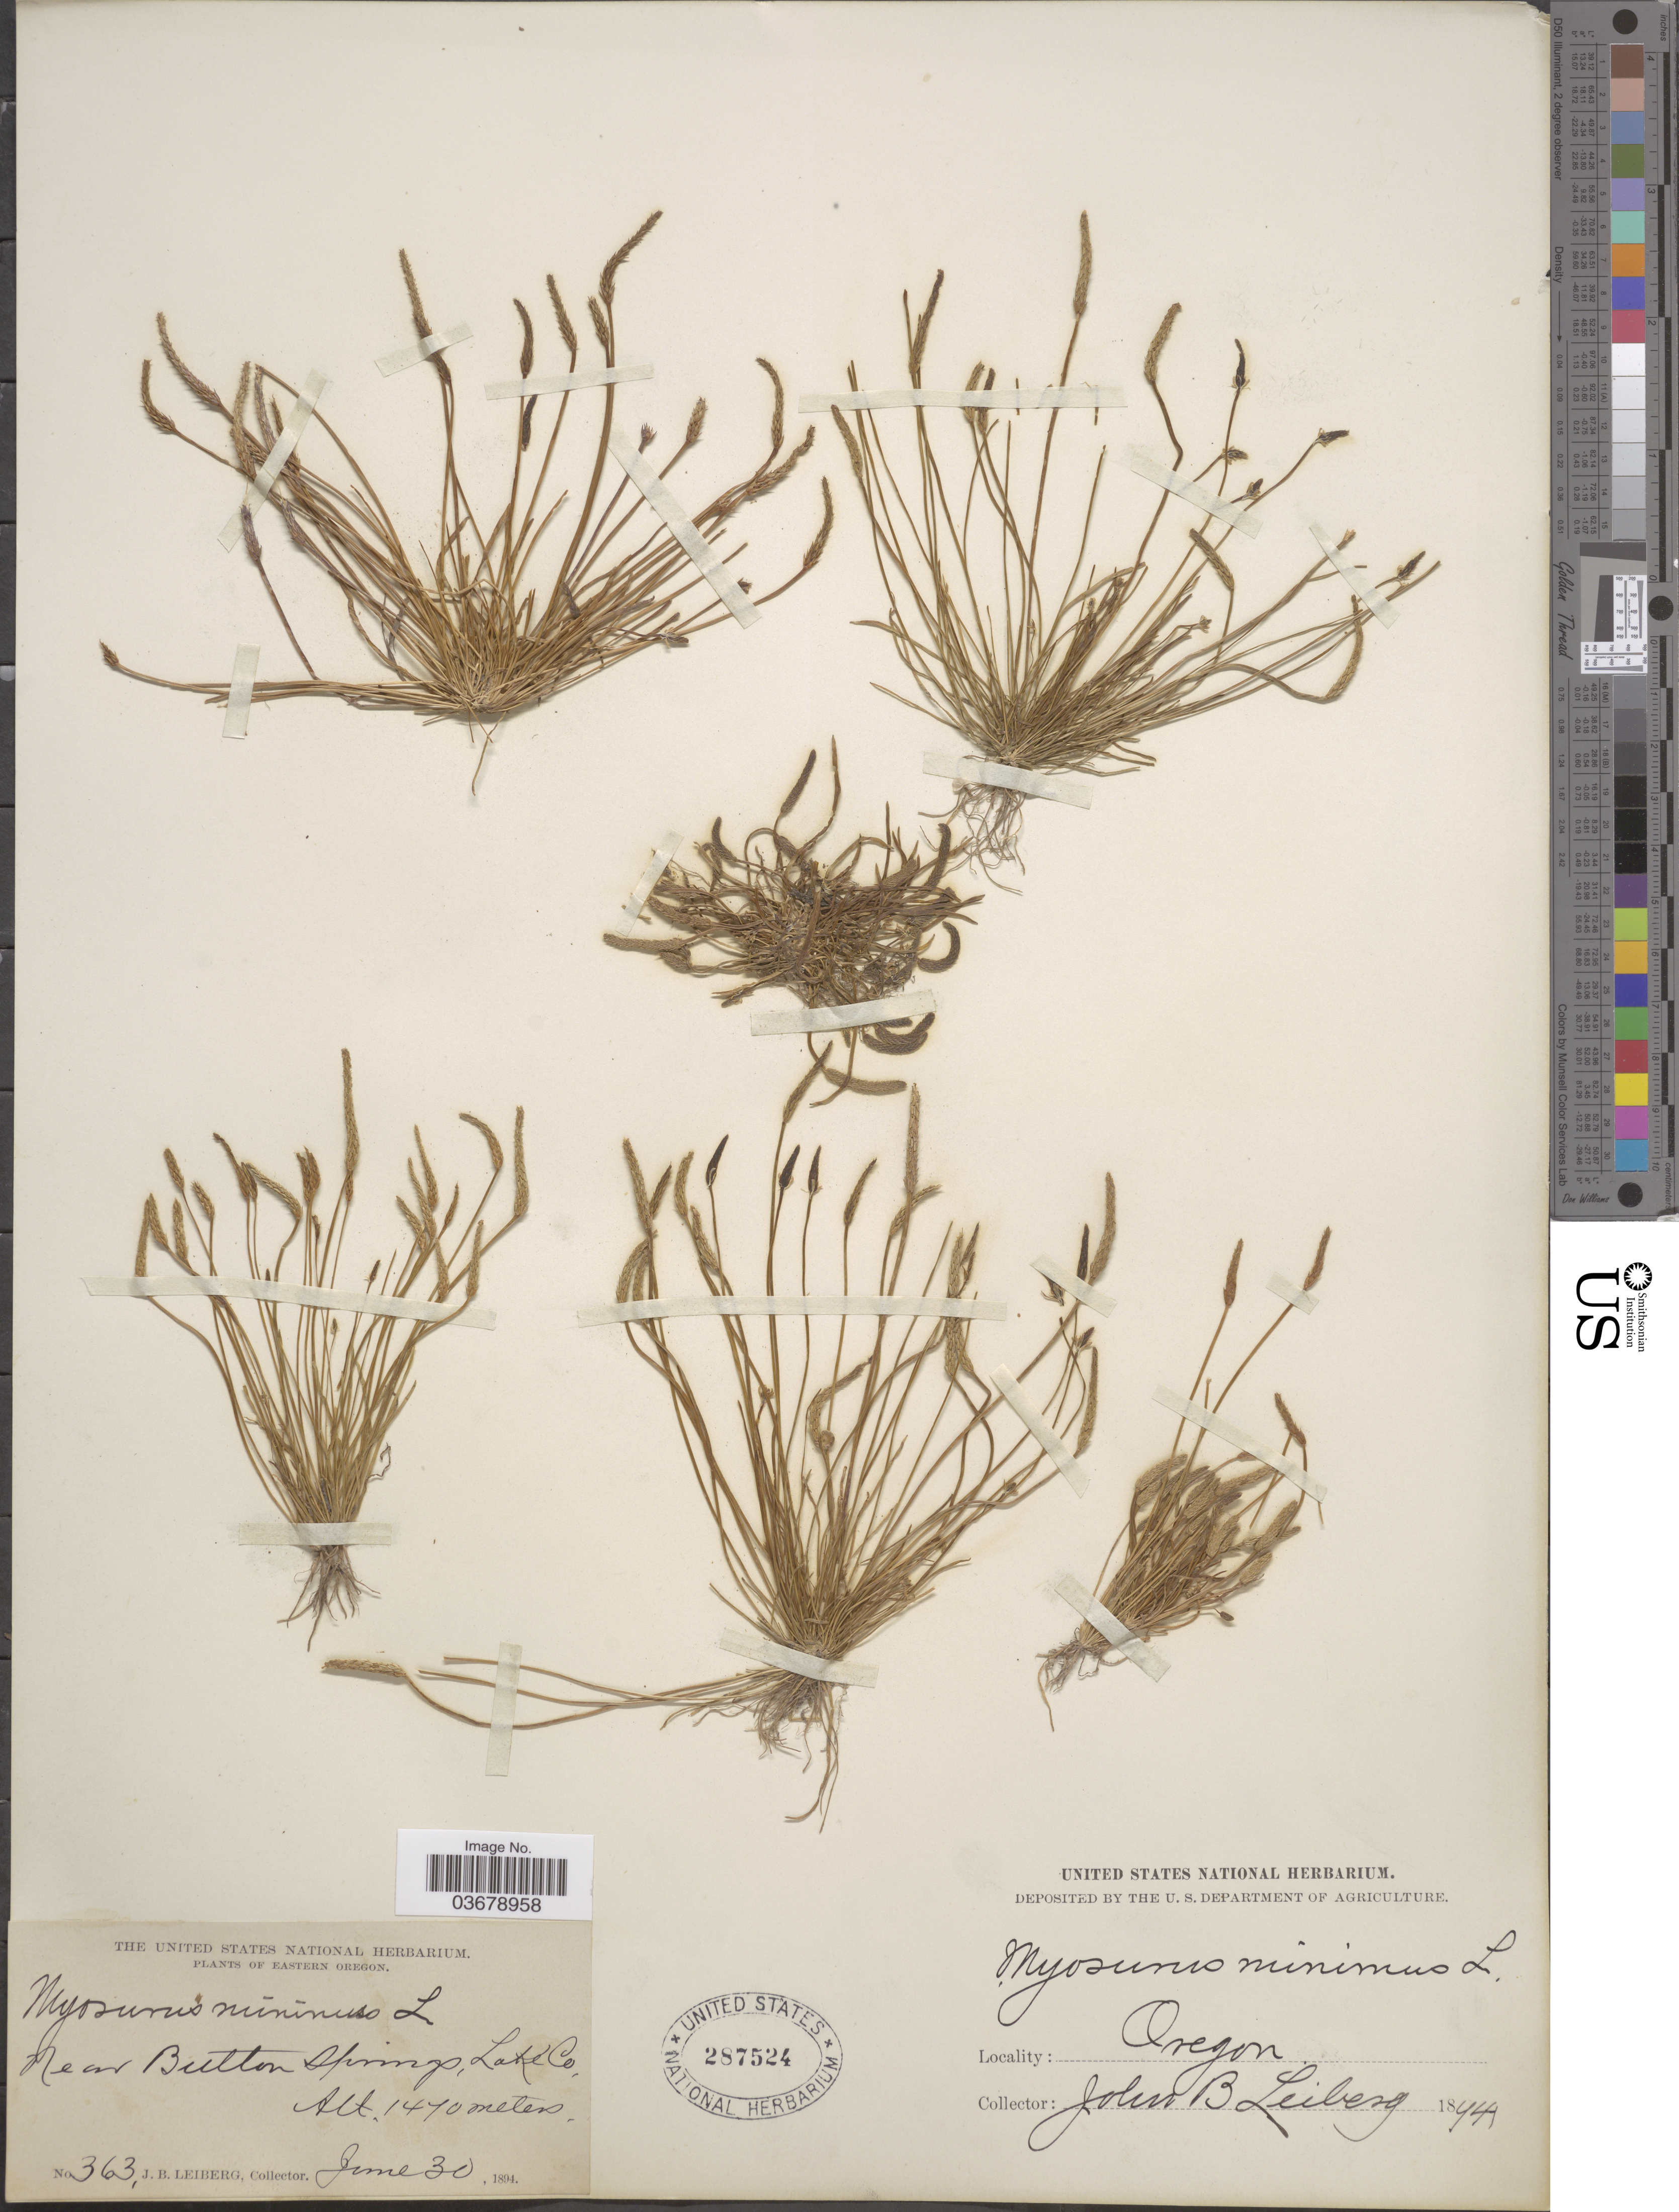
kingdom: Plantae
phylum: Tracheophyta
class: Magnoliopsida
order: Ranunculales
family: Ranunculaceae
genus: Myosurus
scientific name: Myosurus lepturus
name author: (A. Gray) Howell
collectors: J. Leiberg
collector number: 363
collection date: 1894-06-30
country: United States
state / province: Oregon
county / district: Lake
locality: Eastern Oregon. Near Button Springs, Lake Co.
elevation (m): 1470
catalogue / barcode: US 287524